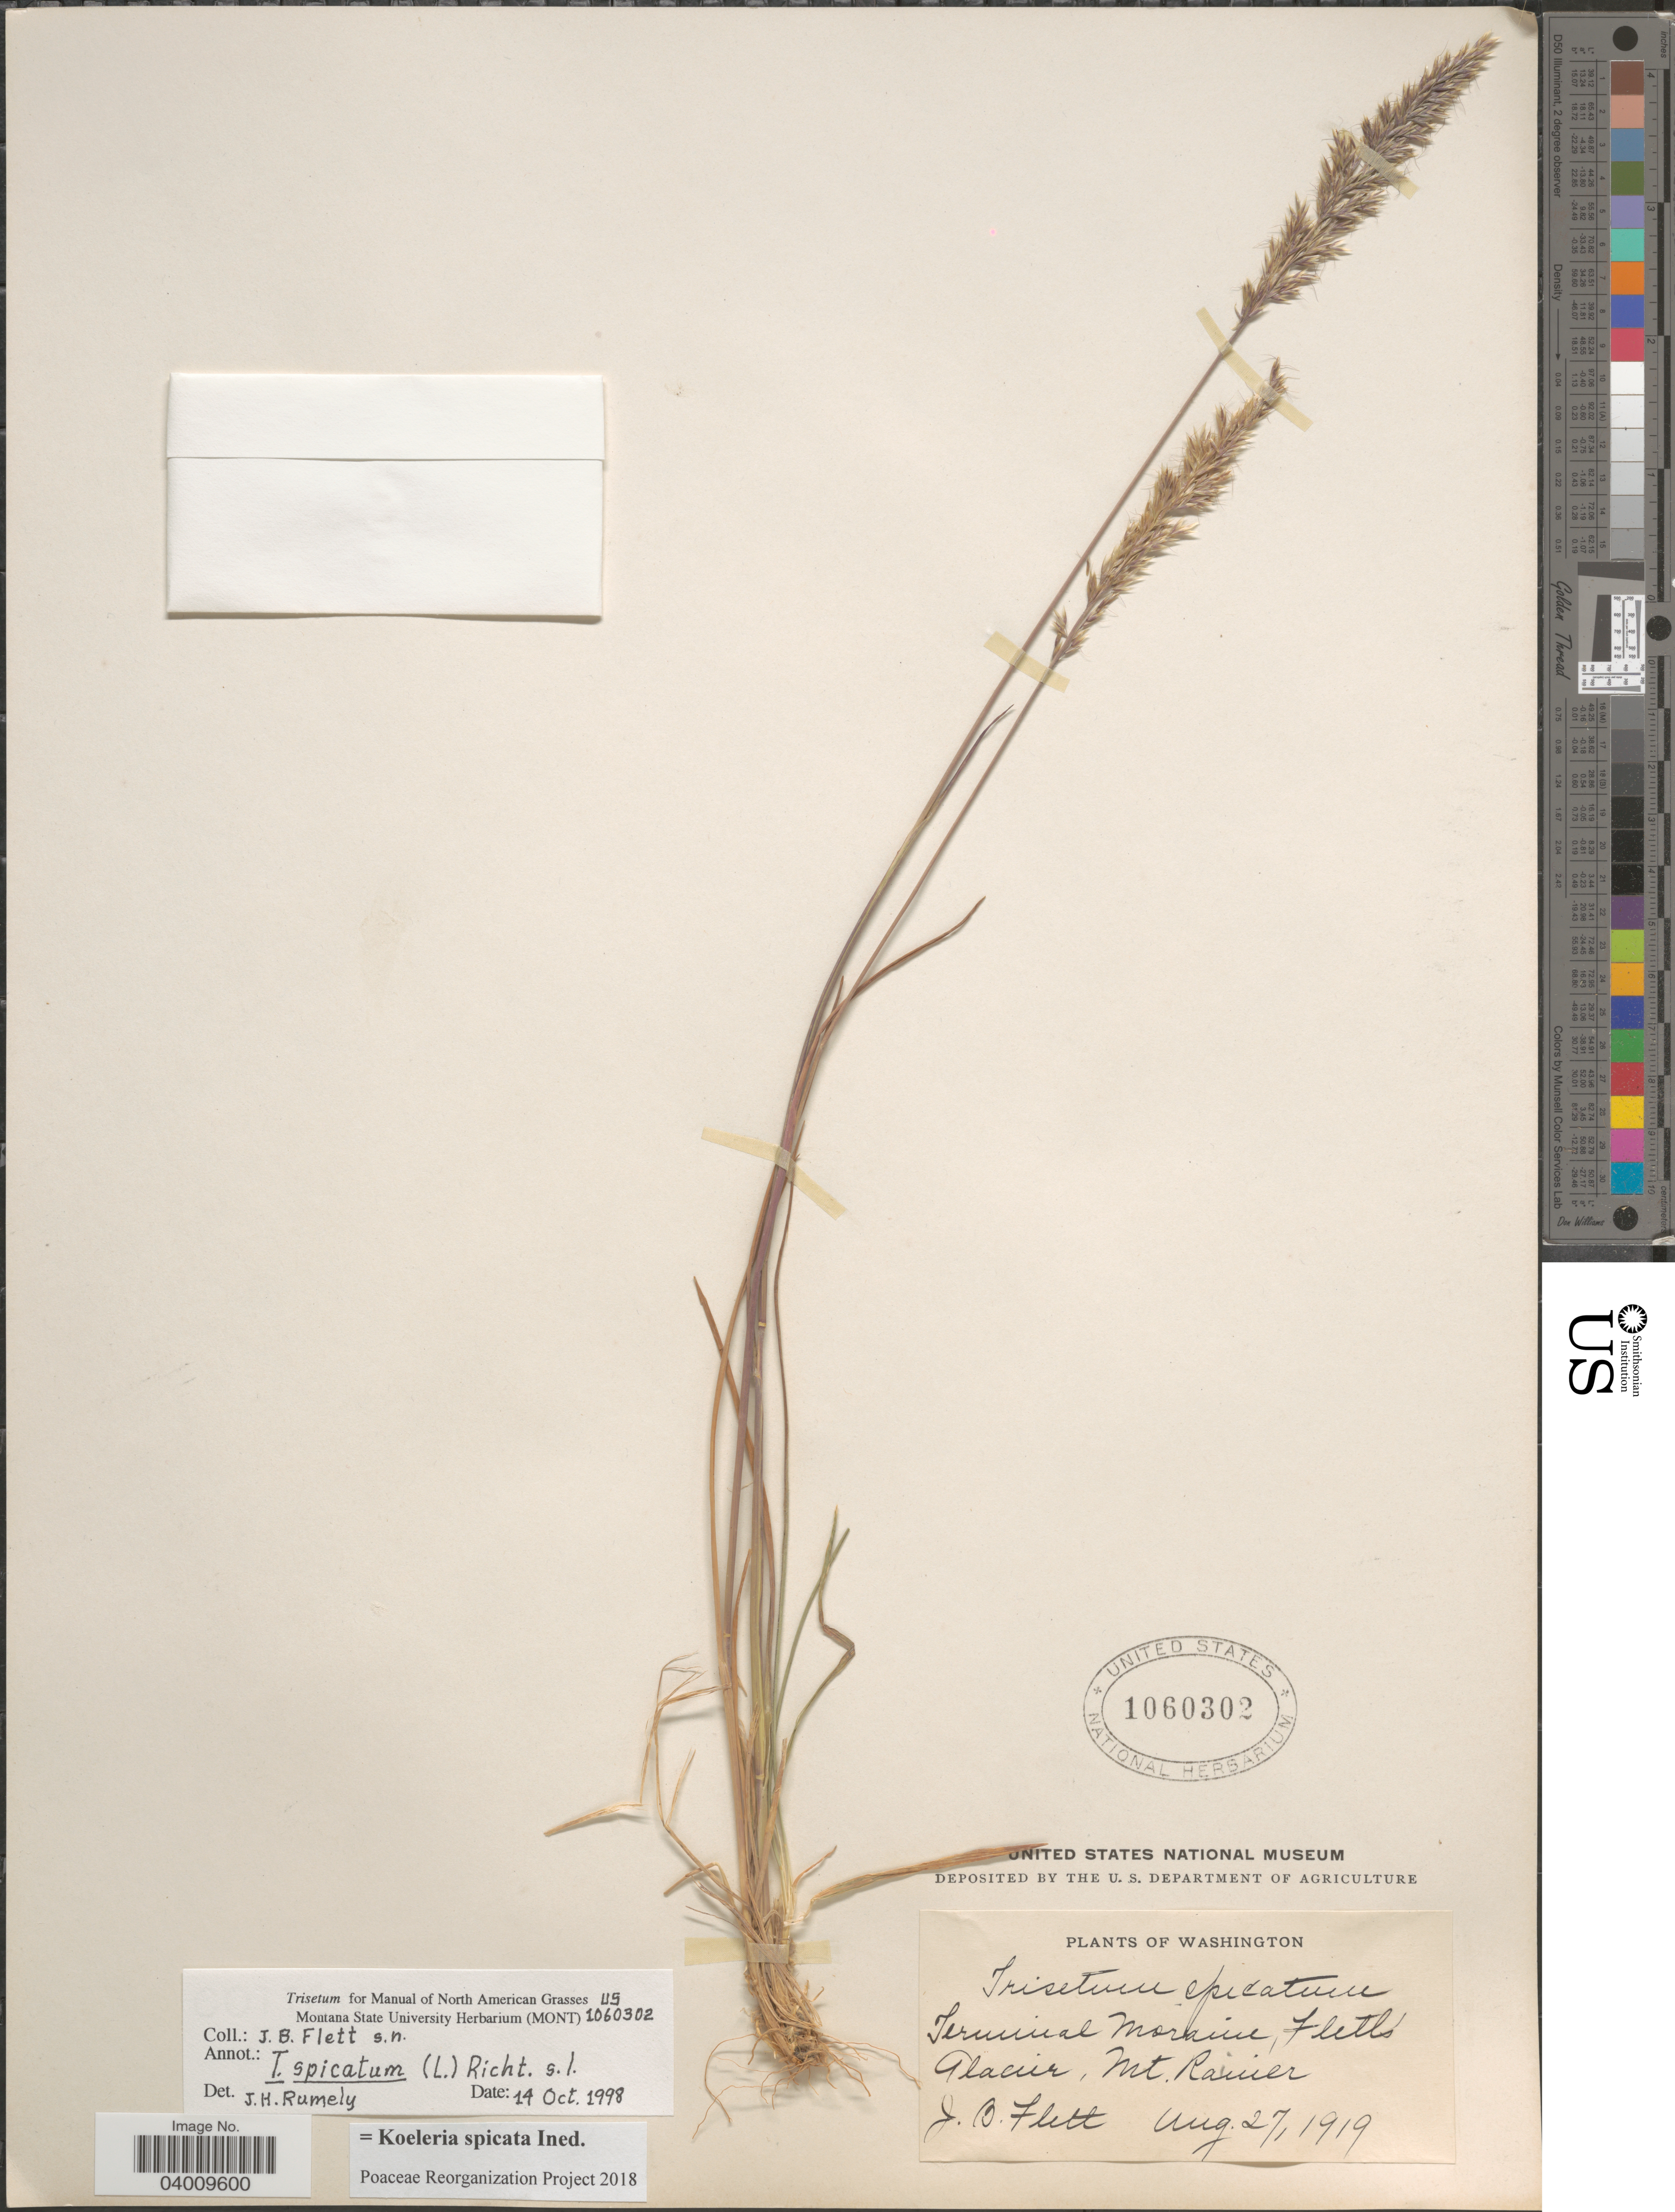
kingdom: Plantae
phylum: Tracheophyta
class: Liliopsida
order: Poales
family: Poaceae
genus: Koeleria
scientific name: Koeleria spicata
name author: (L.) Barberá et al.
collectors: J. Flett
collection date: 1919-08-27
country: United States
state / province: Washington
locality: Terminal Moraine, Flett's Glacier, Mt. Rainier.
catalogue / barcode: US 1060302